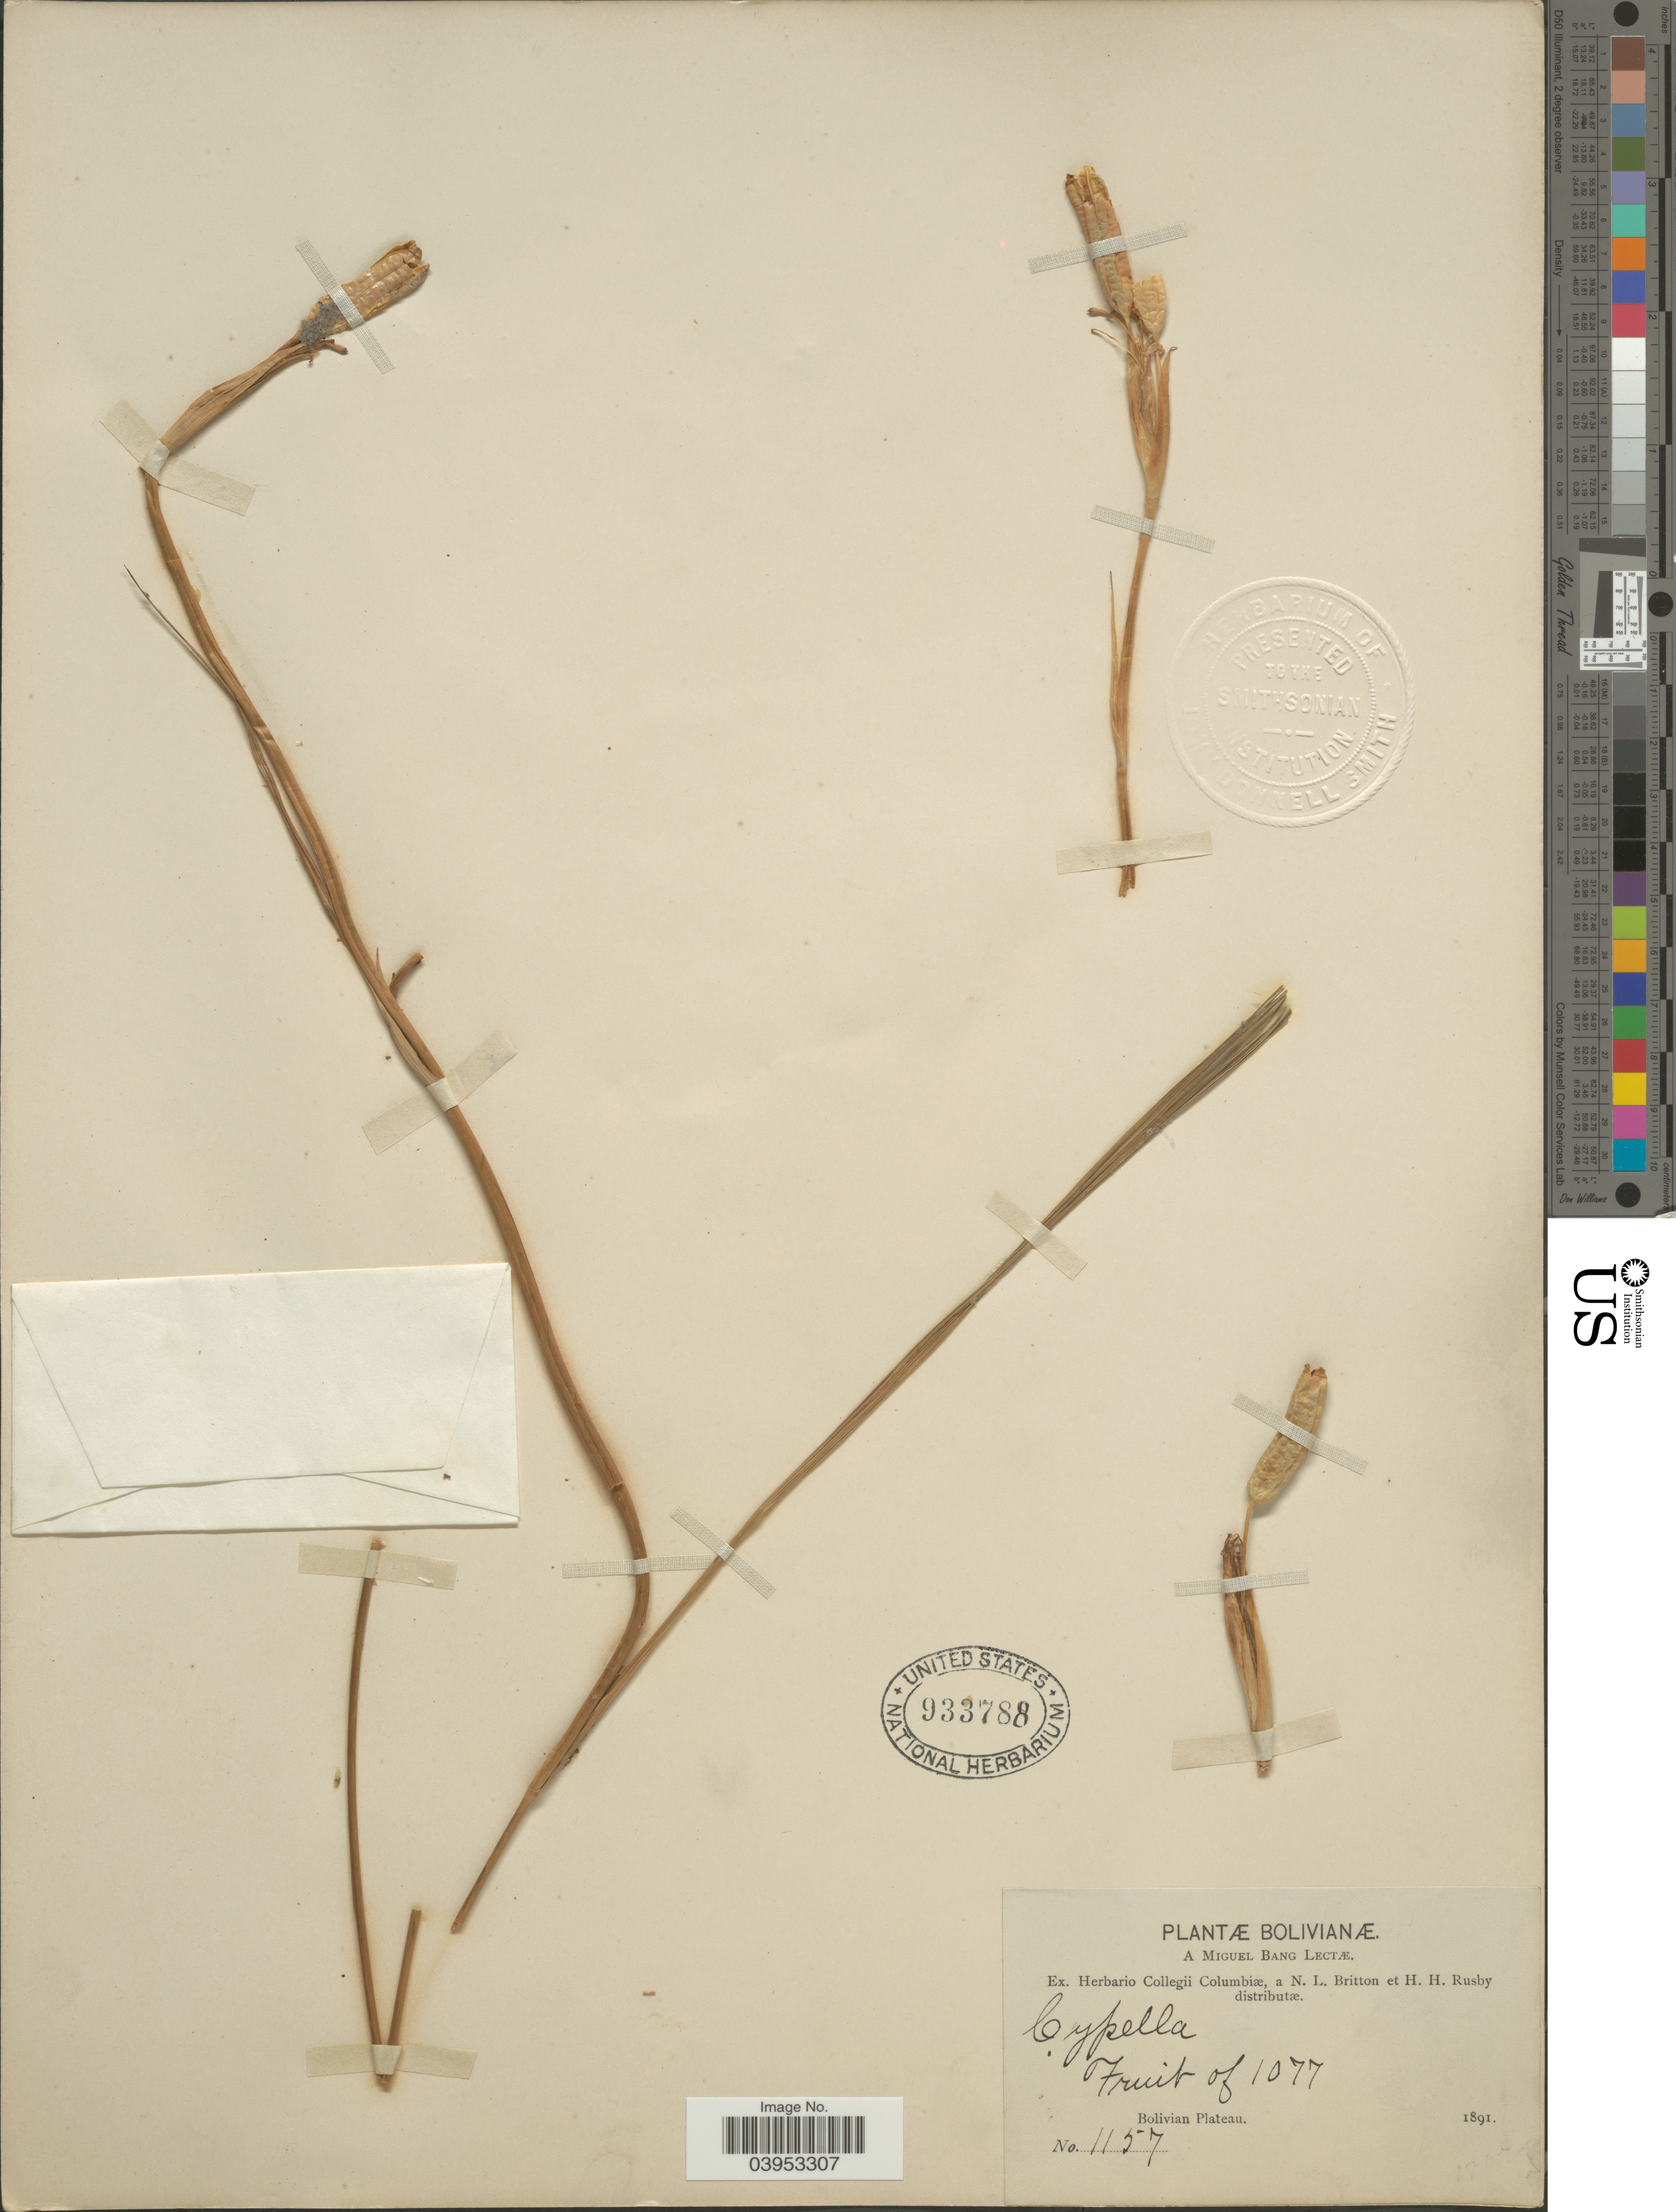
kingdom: Plantae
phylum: Tracheophyta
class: Liliopsida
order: Asparagales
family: Iridaceae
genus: Cypella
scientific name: Cypella sp.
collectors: M. Bang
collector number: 1157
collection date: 1891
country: Bolivia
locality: Bolivian Plateau.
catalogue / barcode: US 933788